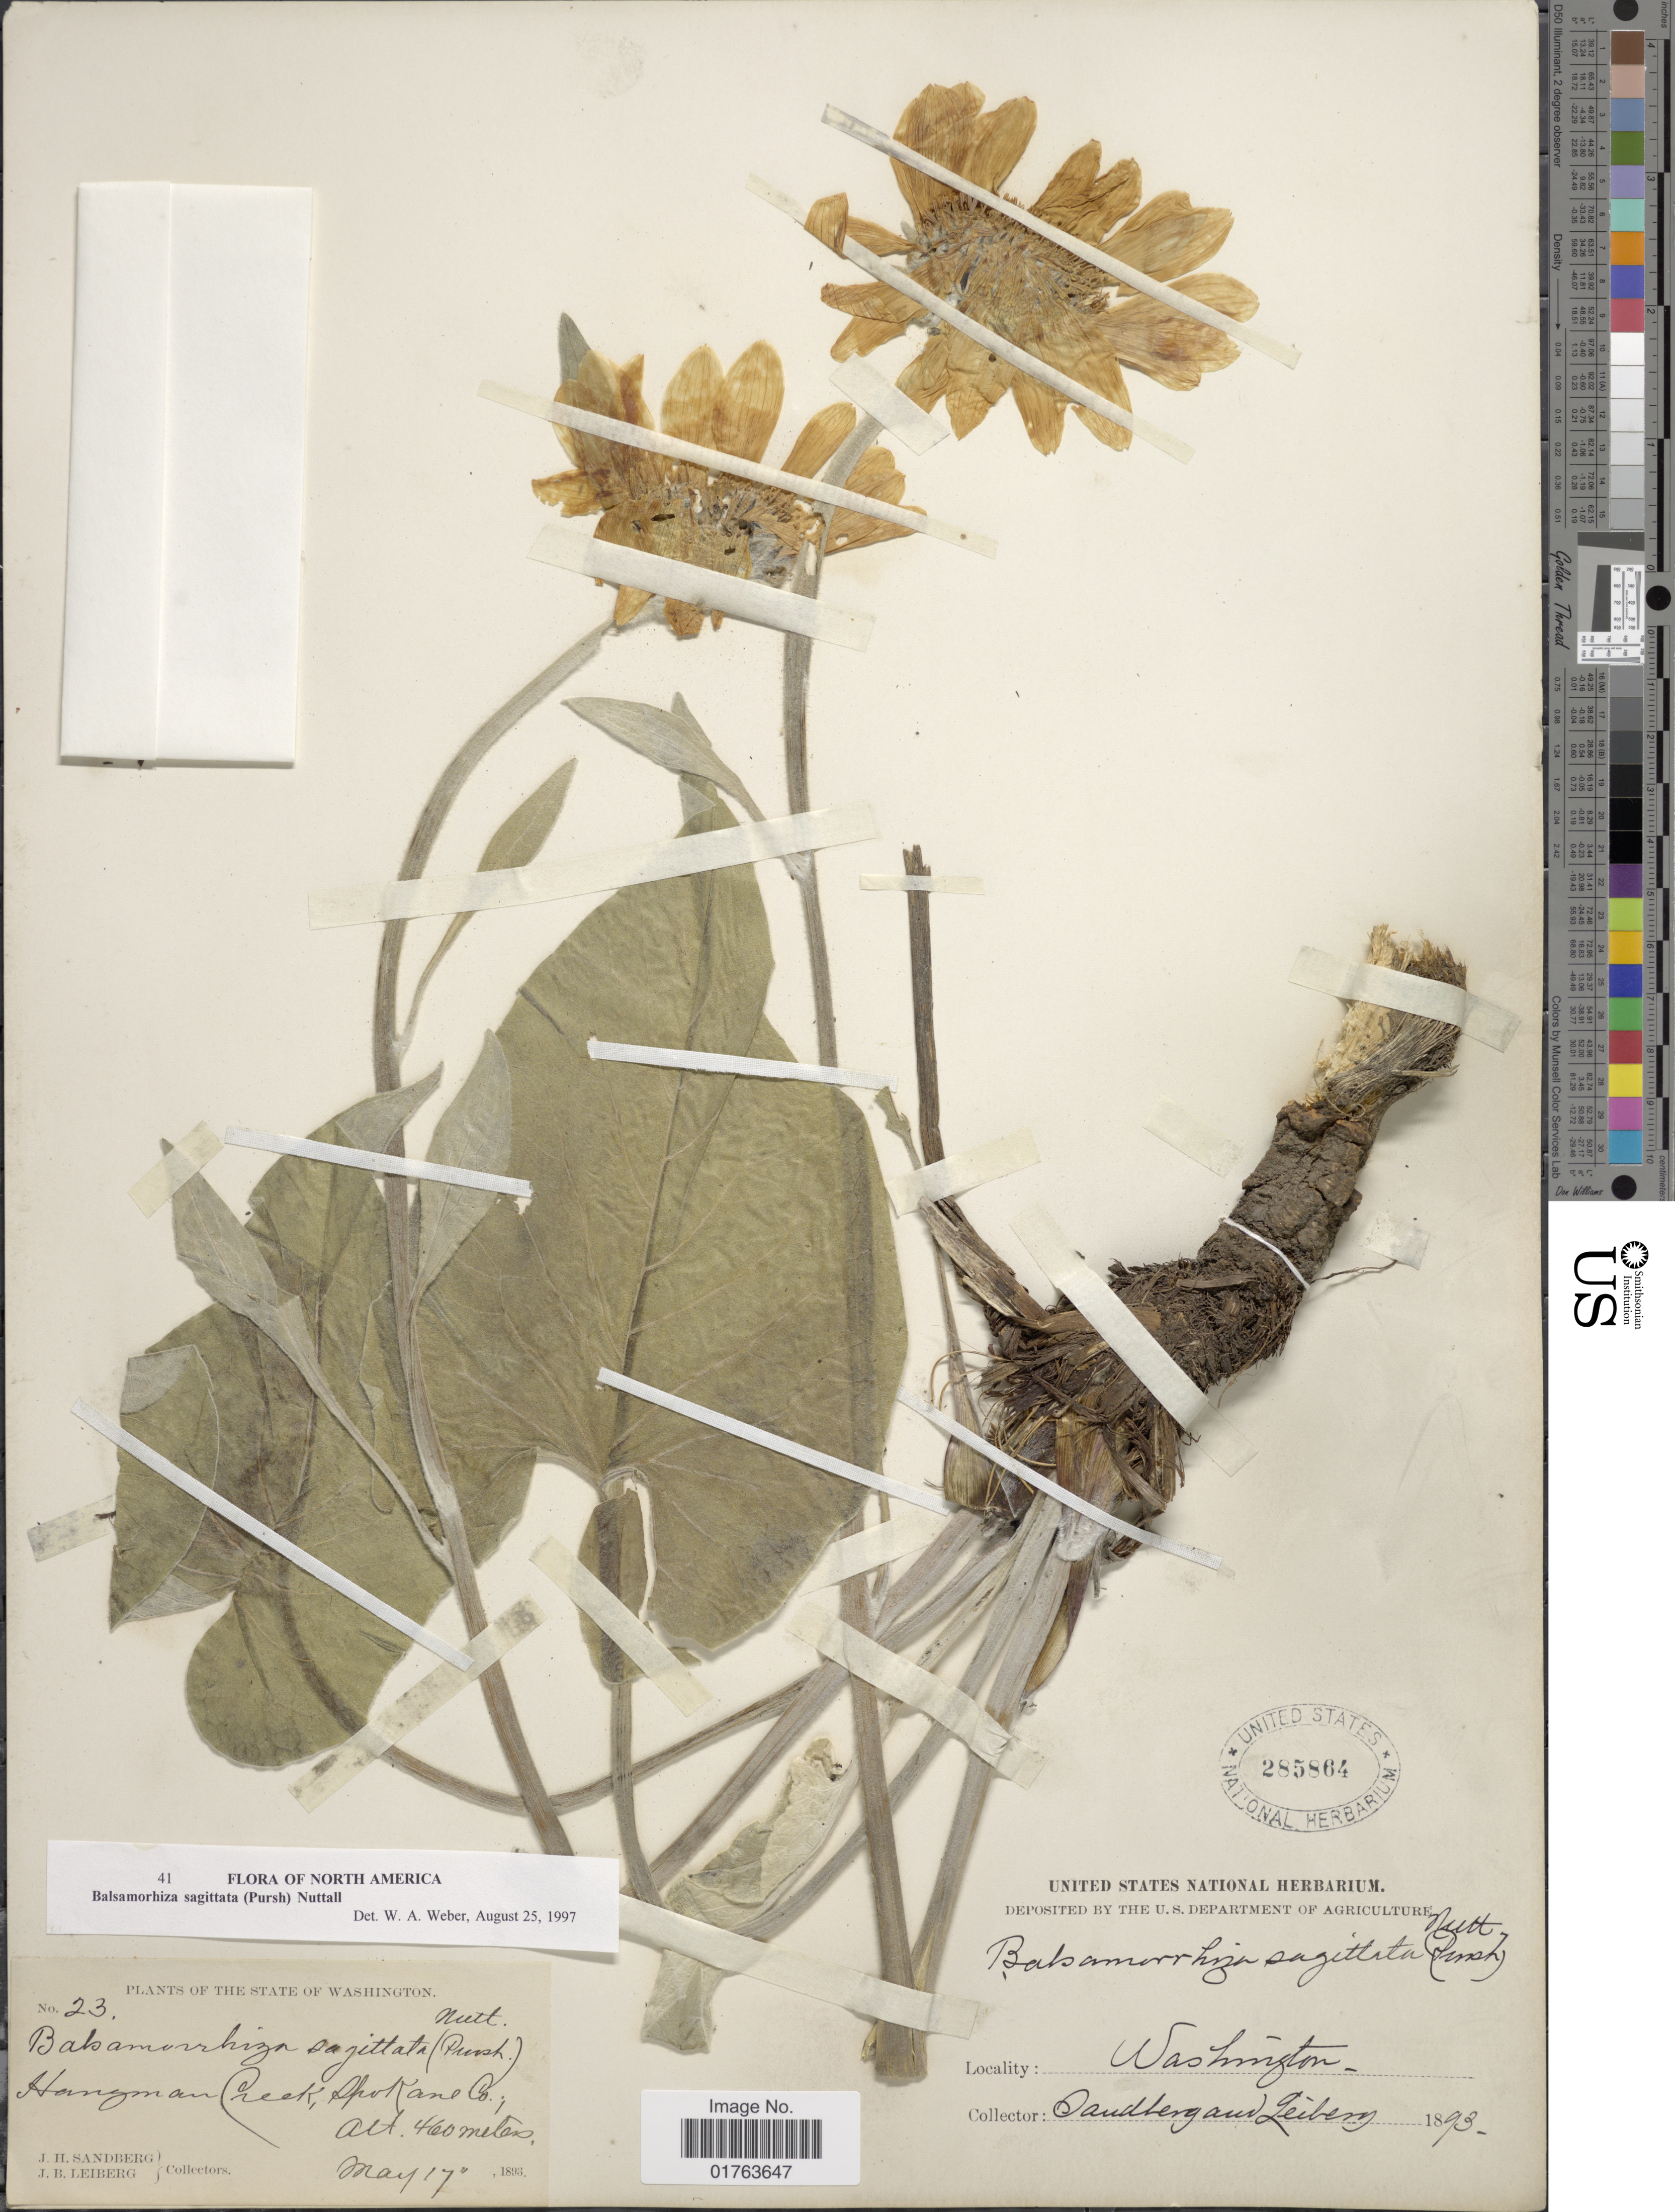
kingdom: Plantae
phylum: Tracheophyta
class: Magnoliopsida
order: Asterales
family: Asteraceae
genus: Balsamorhiza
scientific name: Balsamorhiza sagittata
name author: (Pursh) Nutt.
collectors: J. H. Sandberg & J. B. Leiberg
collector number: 23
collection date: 1893-05-17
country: United States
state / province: Washington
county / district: Spokane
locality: The State of Washington, Hangman Creek, Spokane Co.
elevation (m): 460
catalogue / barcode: US 285864